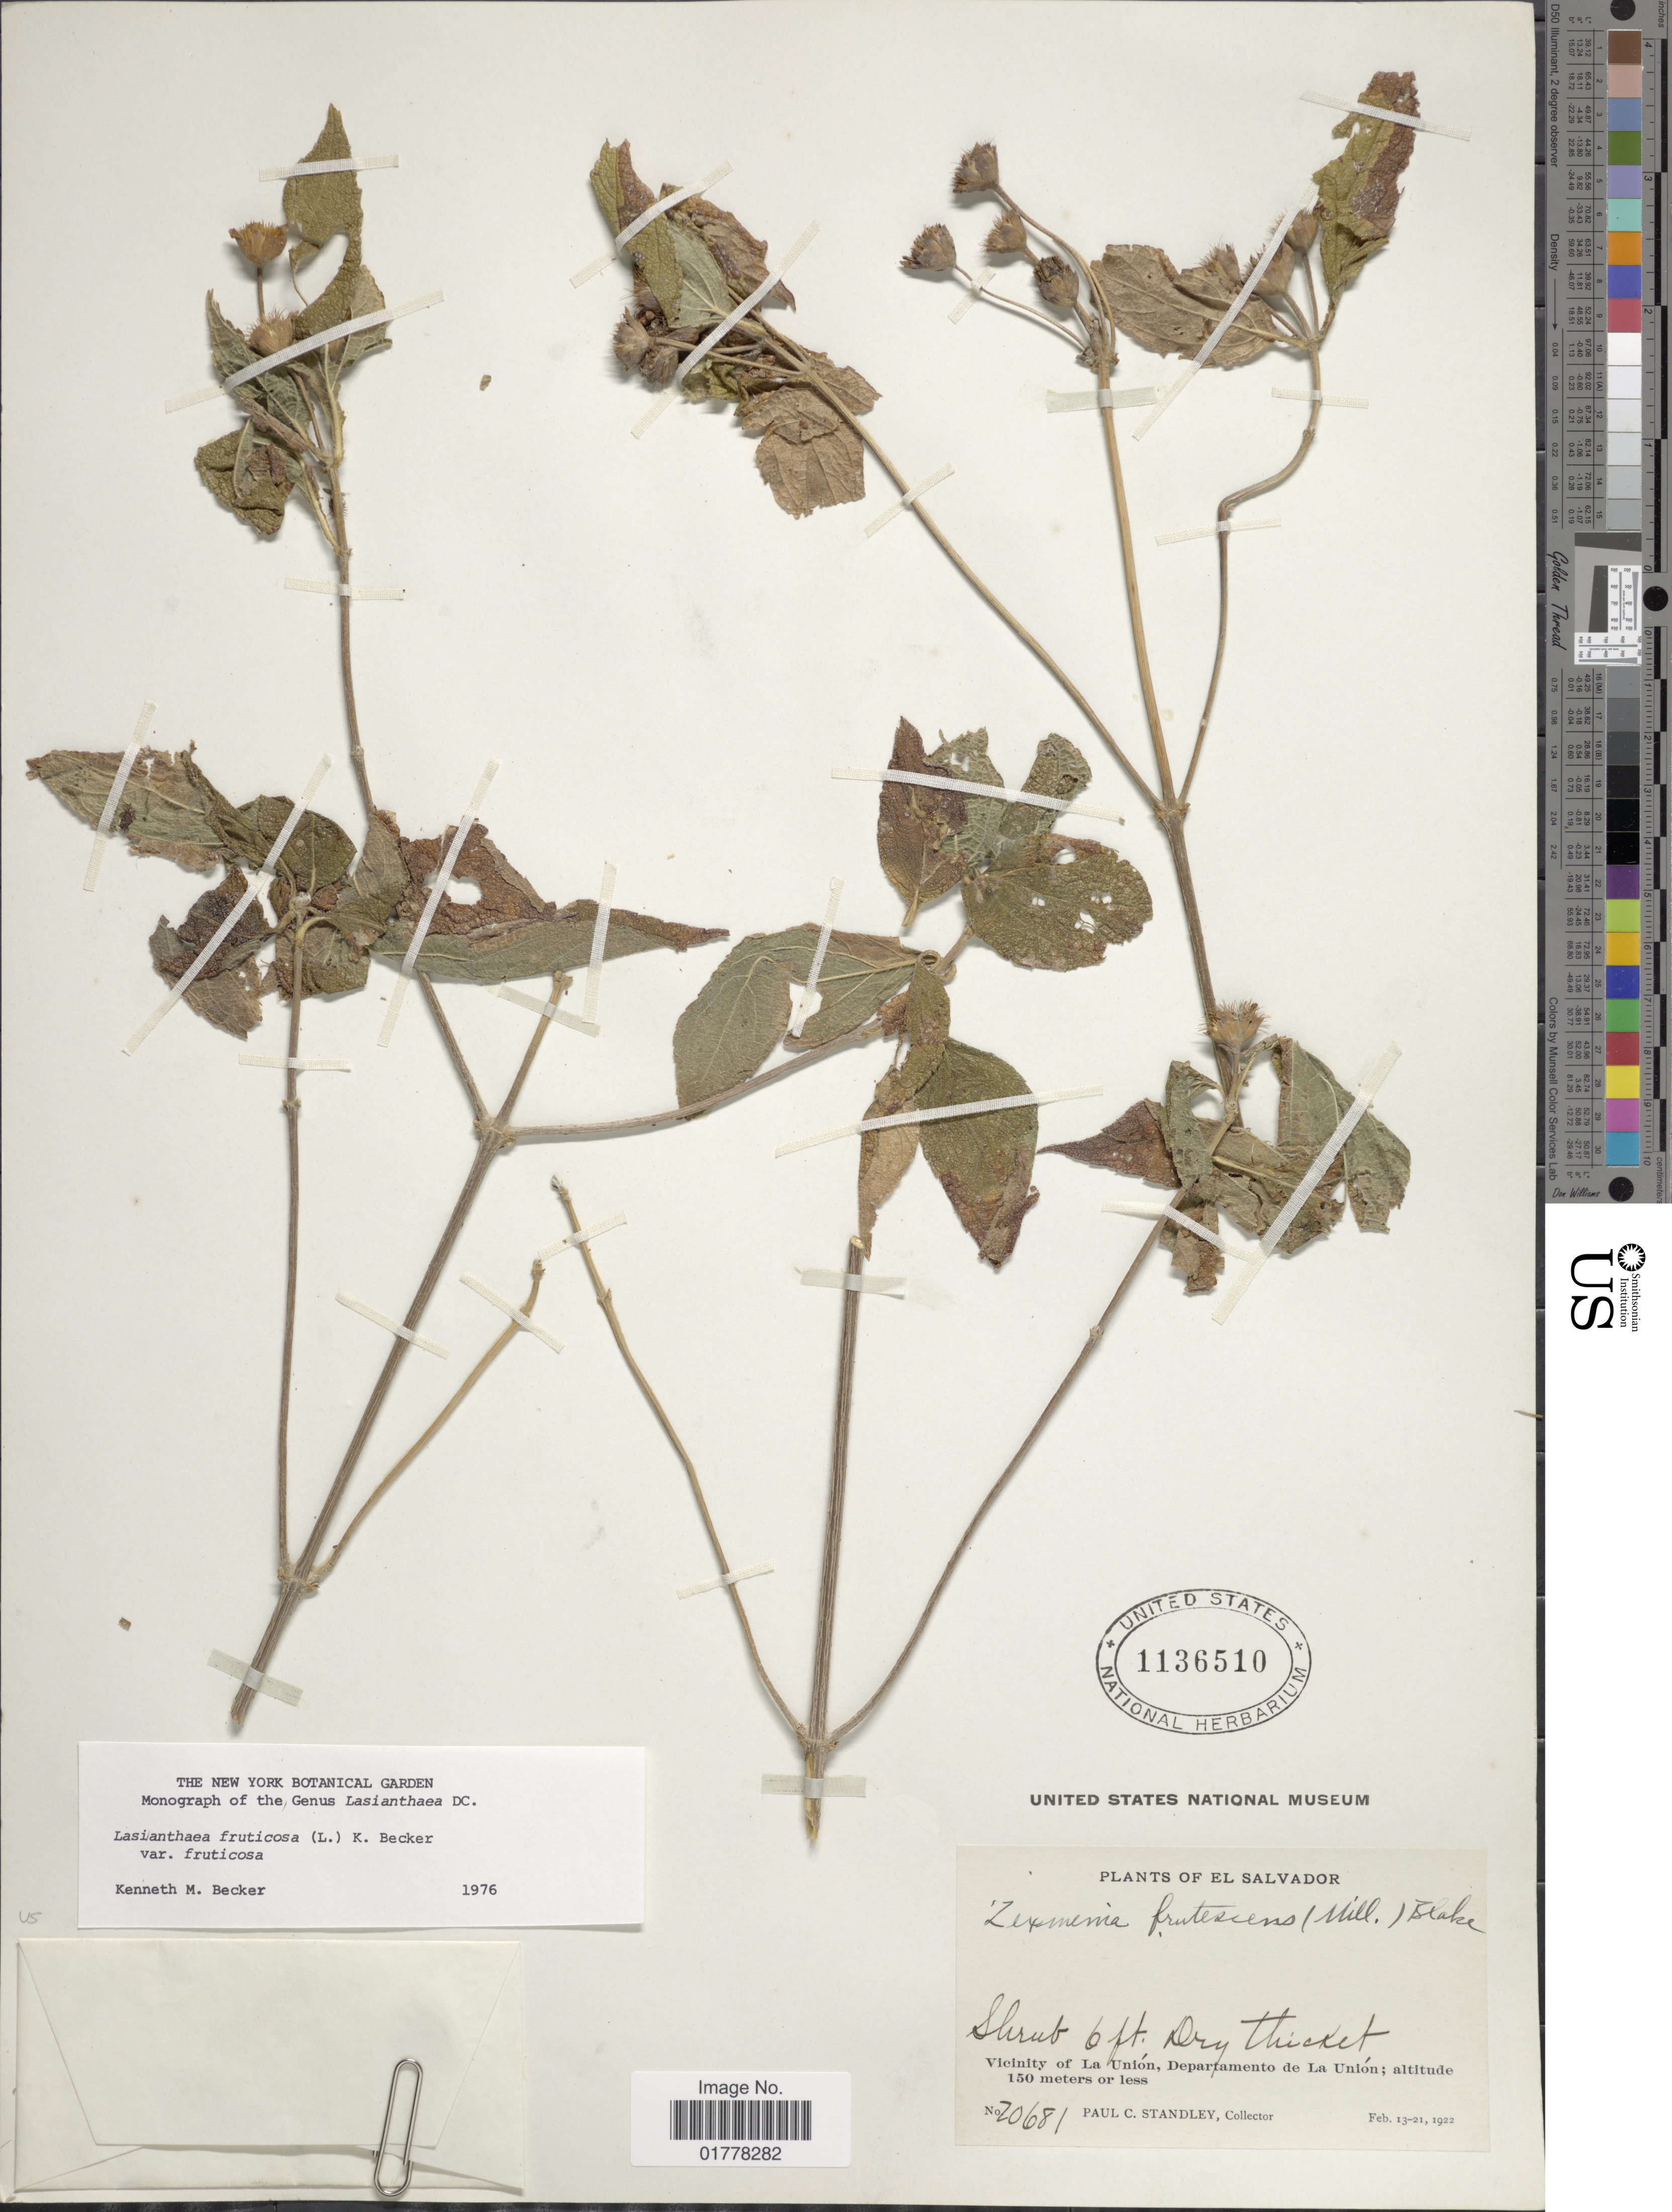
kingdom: Plantae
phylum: Tracheophyta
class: Magnoliopsida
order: Asterales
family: Asteraceae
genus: Lasianthaea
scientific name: Lasianthaea fruticosa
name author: (L.) K.M. Becker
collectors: P. C. Standley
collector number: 20681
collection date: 1922-02-13/1922-02-21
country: El Salvador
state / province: La Union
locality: Vicinity of La Unión, Departamento de La Unión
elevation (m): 150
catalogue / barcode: US 1136510